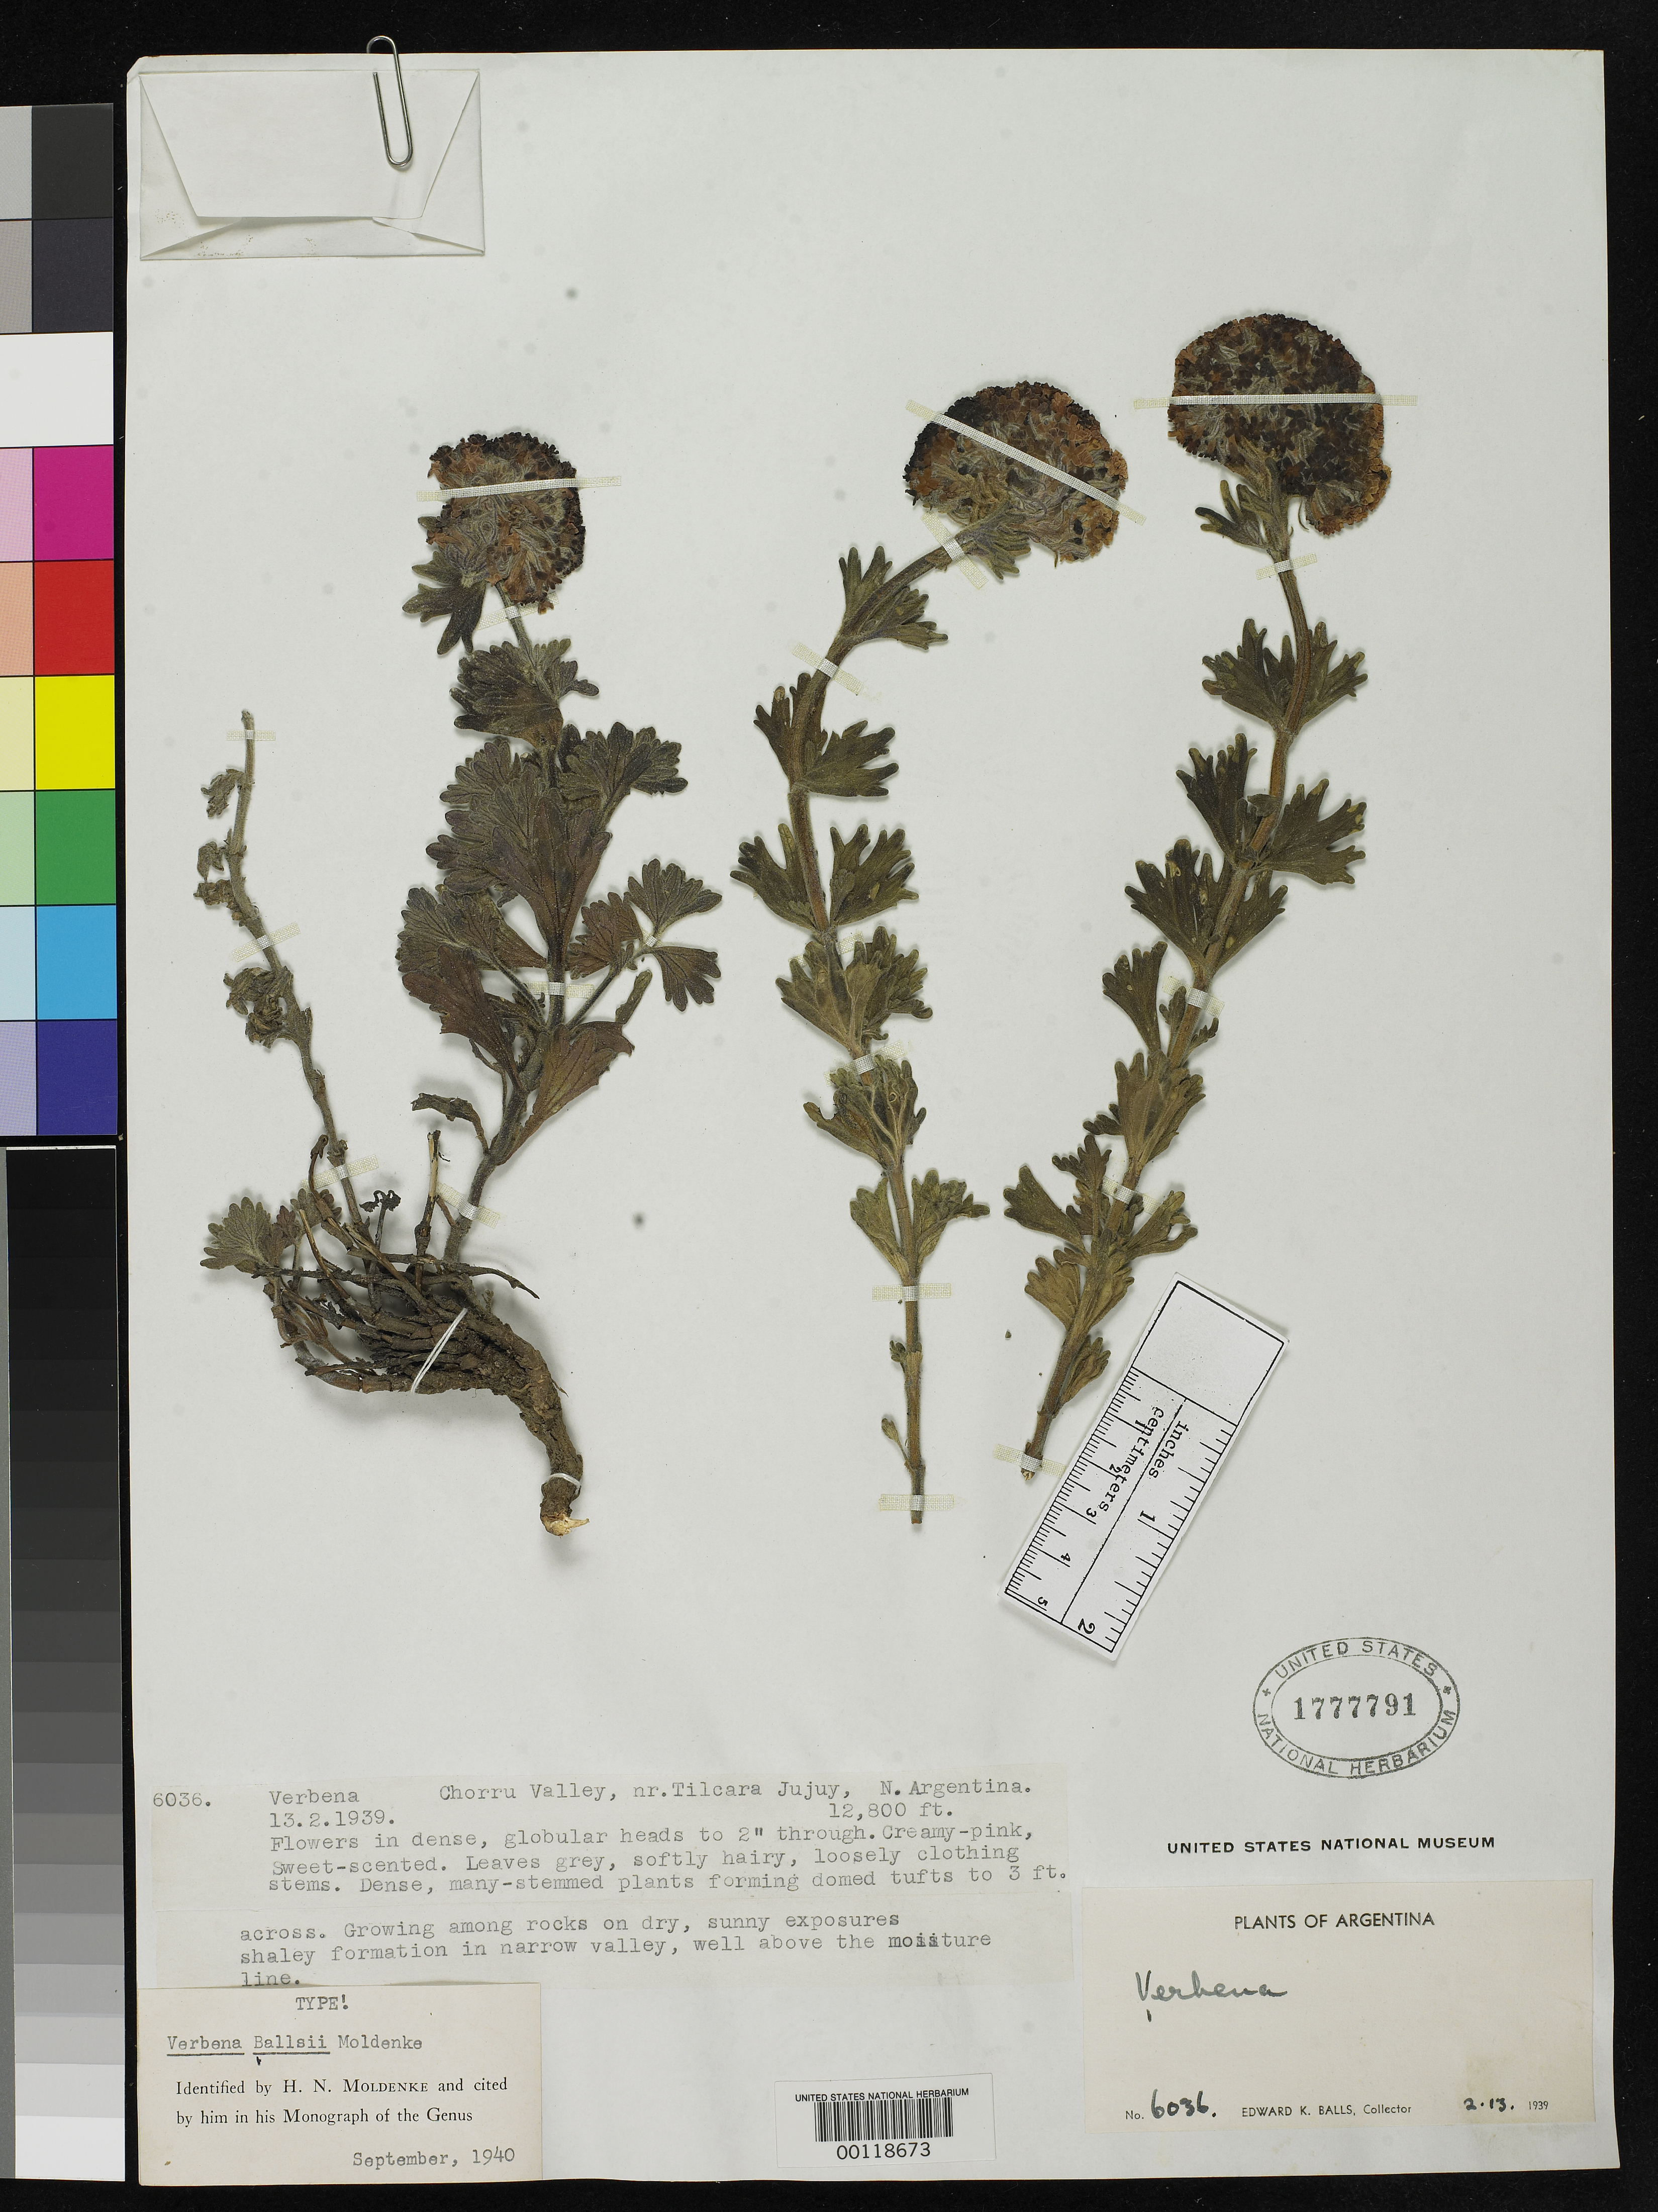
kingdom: Plantae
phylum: Tracheophyta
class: Magnoliopsida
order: Lamiales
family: Verbenaceae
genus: Verbena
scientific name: Verbena ballsii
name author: Moldenke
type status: Holotype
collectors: E. K. Balls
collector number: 6036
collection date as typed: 13 Feb 1939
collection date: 1939-02-13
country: Argentina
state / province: Jujuy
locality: Chorru Valley, near Tilcara.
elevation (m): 3901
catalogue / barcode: US 1777791